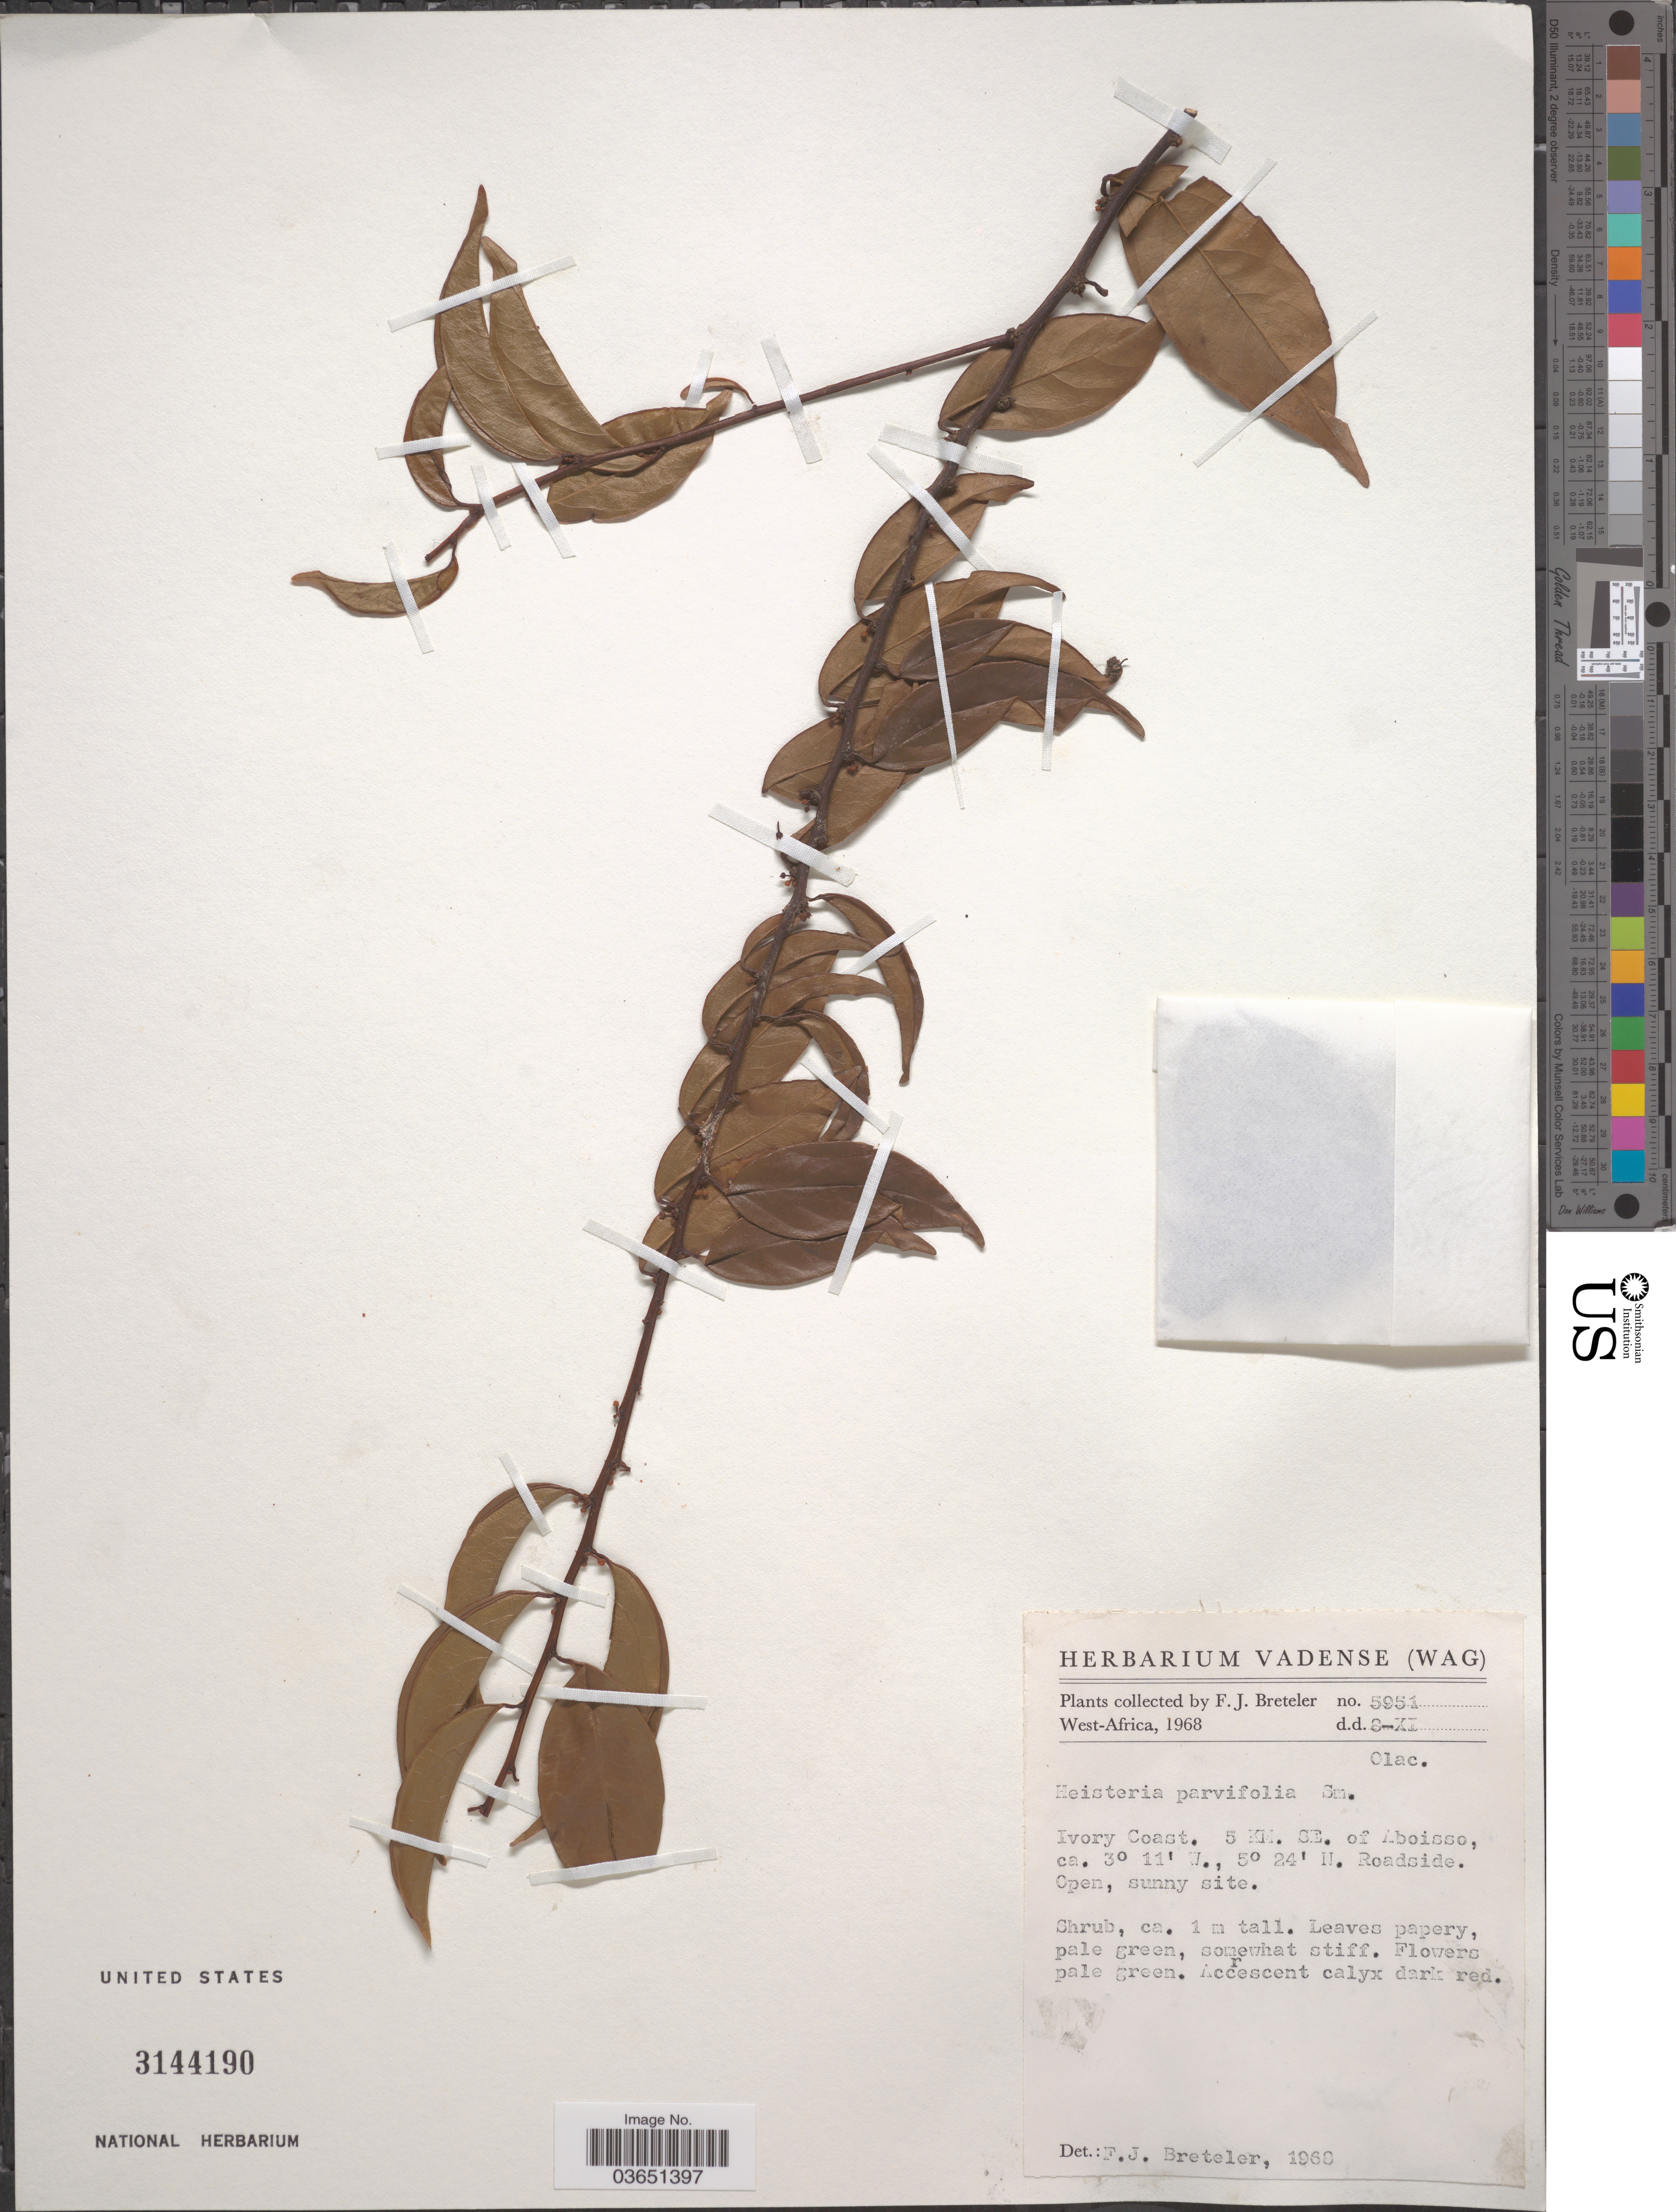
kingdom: Plantae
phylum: Tracheophyta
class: Magnoliopsida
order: Santalales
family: Erythropalaceae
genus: Heisteria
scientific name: Heisteria parvifolia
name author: Sm.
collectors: F. J. Breteler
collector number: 5951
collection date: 1968-11-08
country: Ivory Coast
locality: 5 km. SE. of Aboisso.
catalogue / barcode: US 3144190